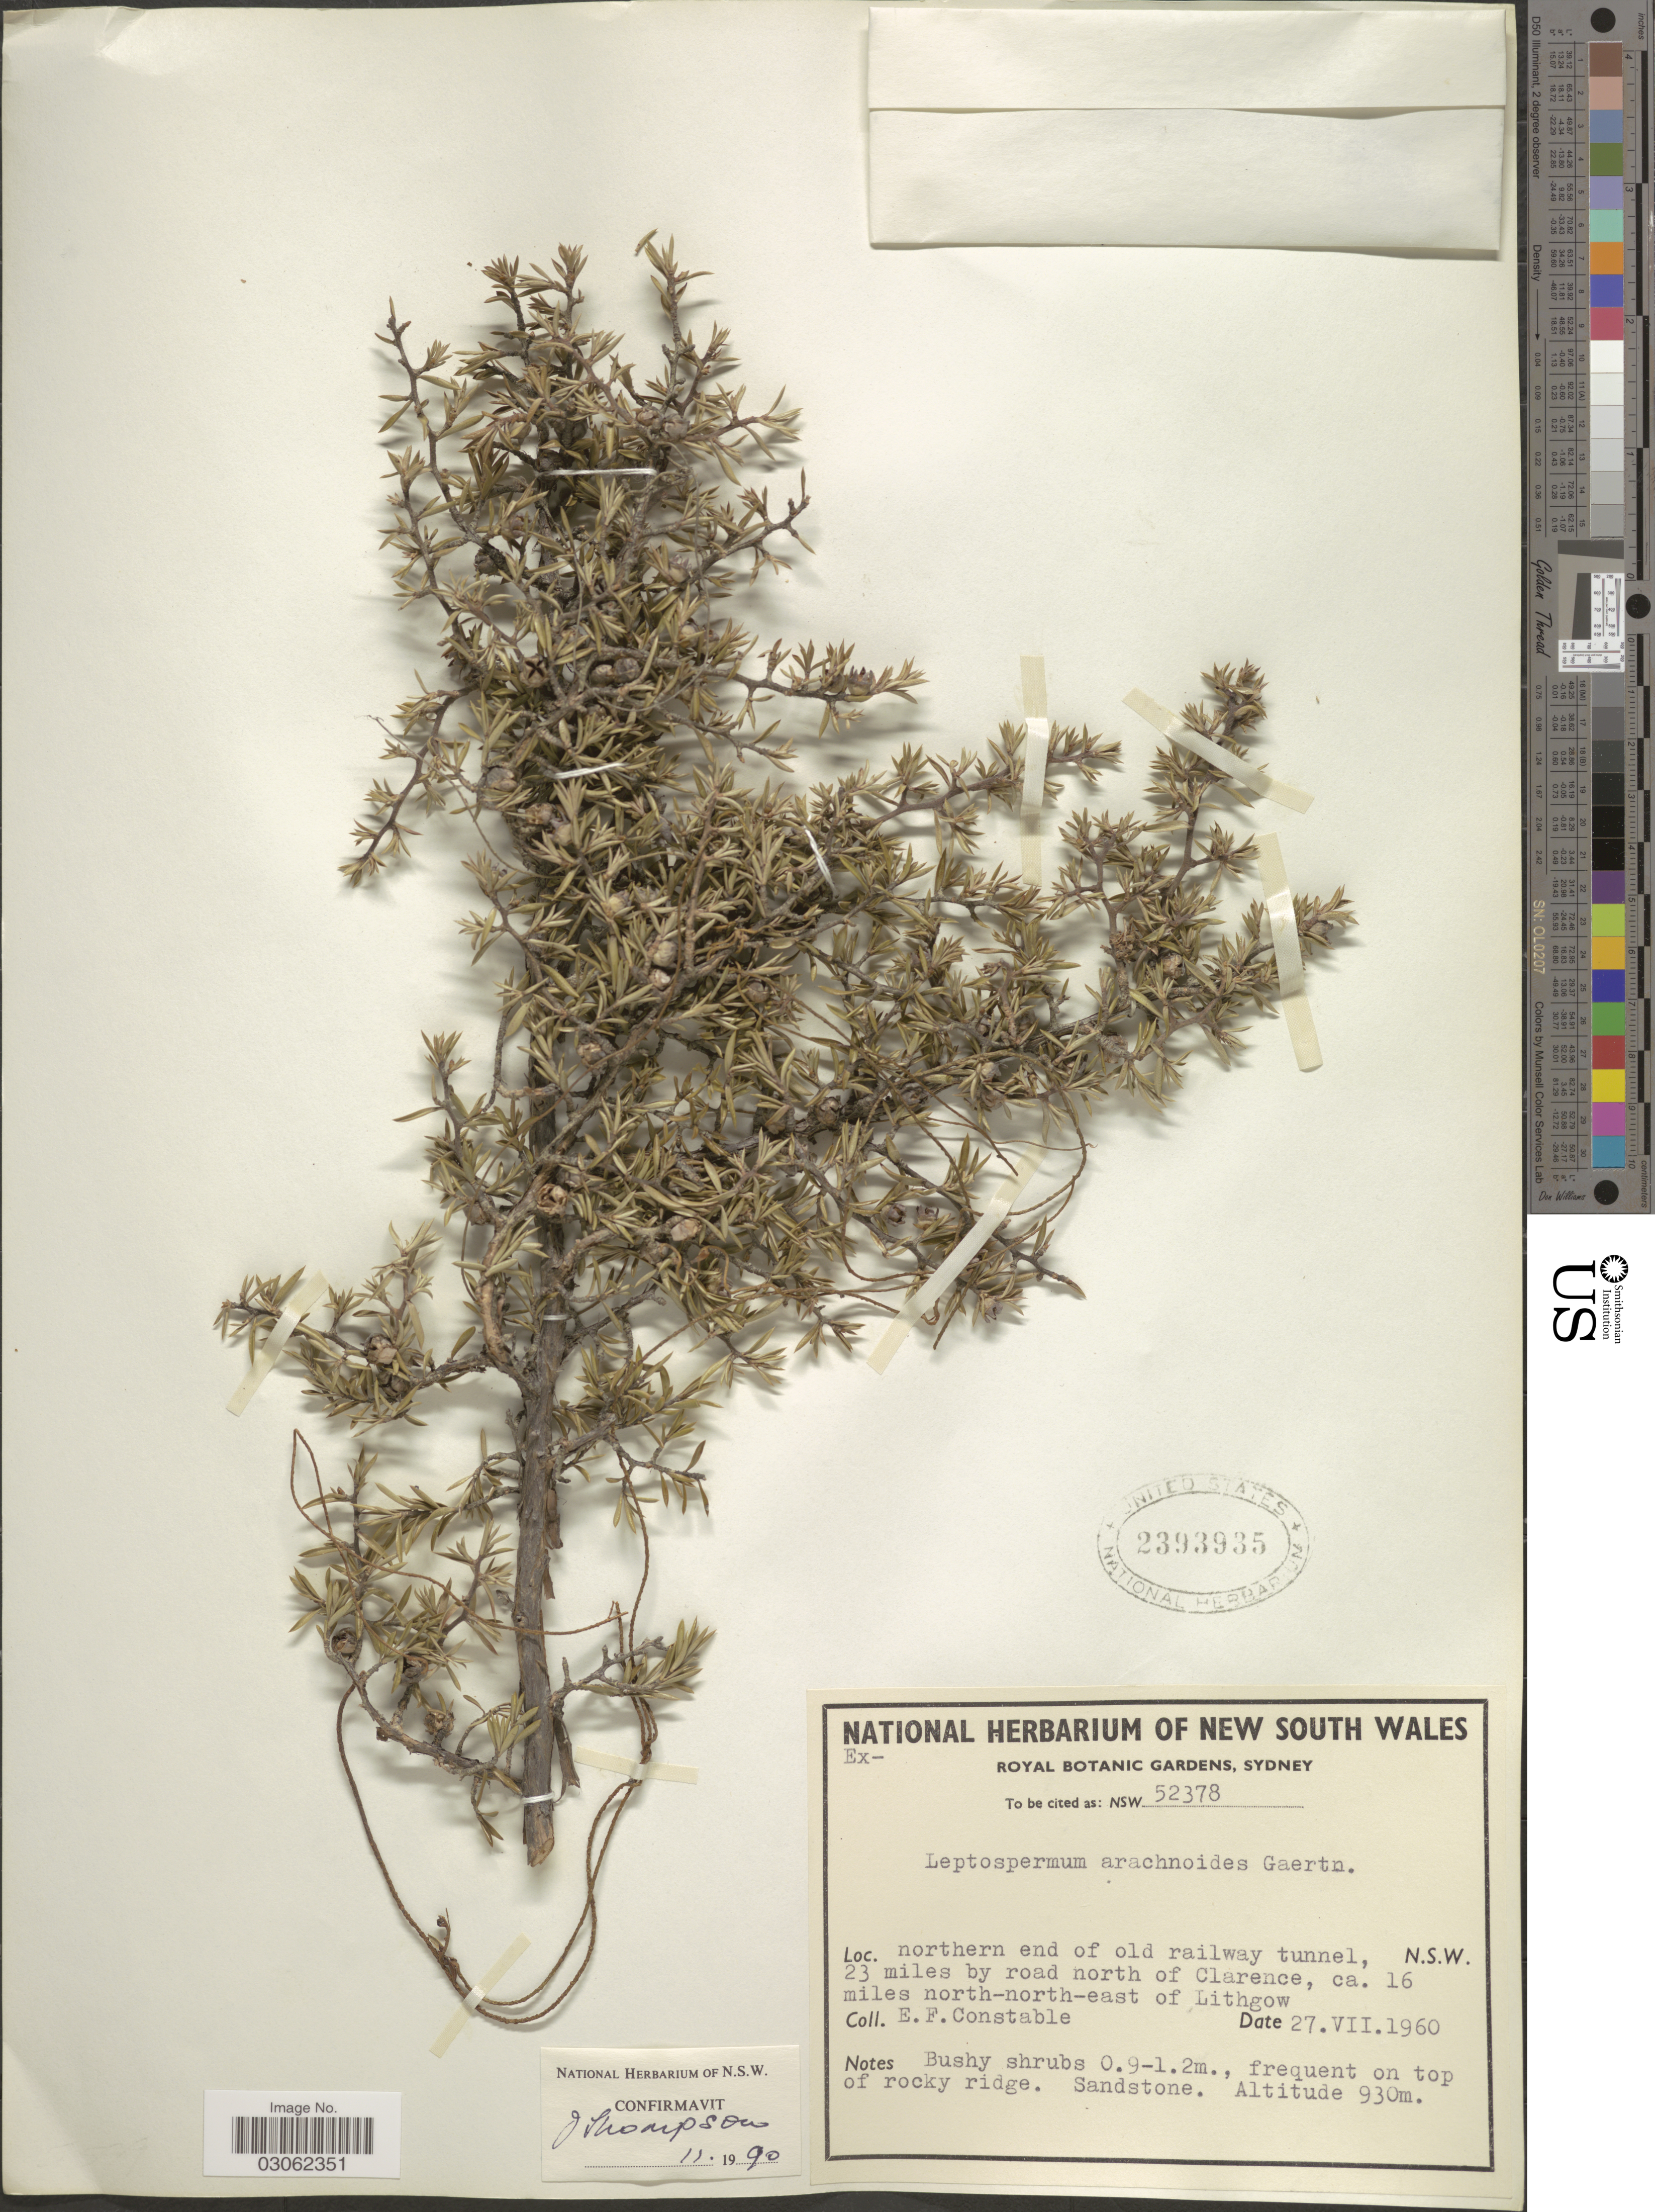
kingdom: Plantae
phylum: Tracheophyta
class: Magnoliopsida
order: Myrtales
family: Myrtaceae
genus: Leptospermum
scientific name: Leptospermum arachnoideum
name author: Gaertn.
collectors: E. F. Constable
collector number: NSW 52378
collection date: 1960-07-27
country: Australia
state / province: New South Wales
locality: Northern end of old railway tunnel, 23 miles by road north of Clarence, ca. 16 miles north-north-east of Lithgow.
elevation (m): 930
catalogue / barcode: US 2393935